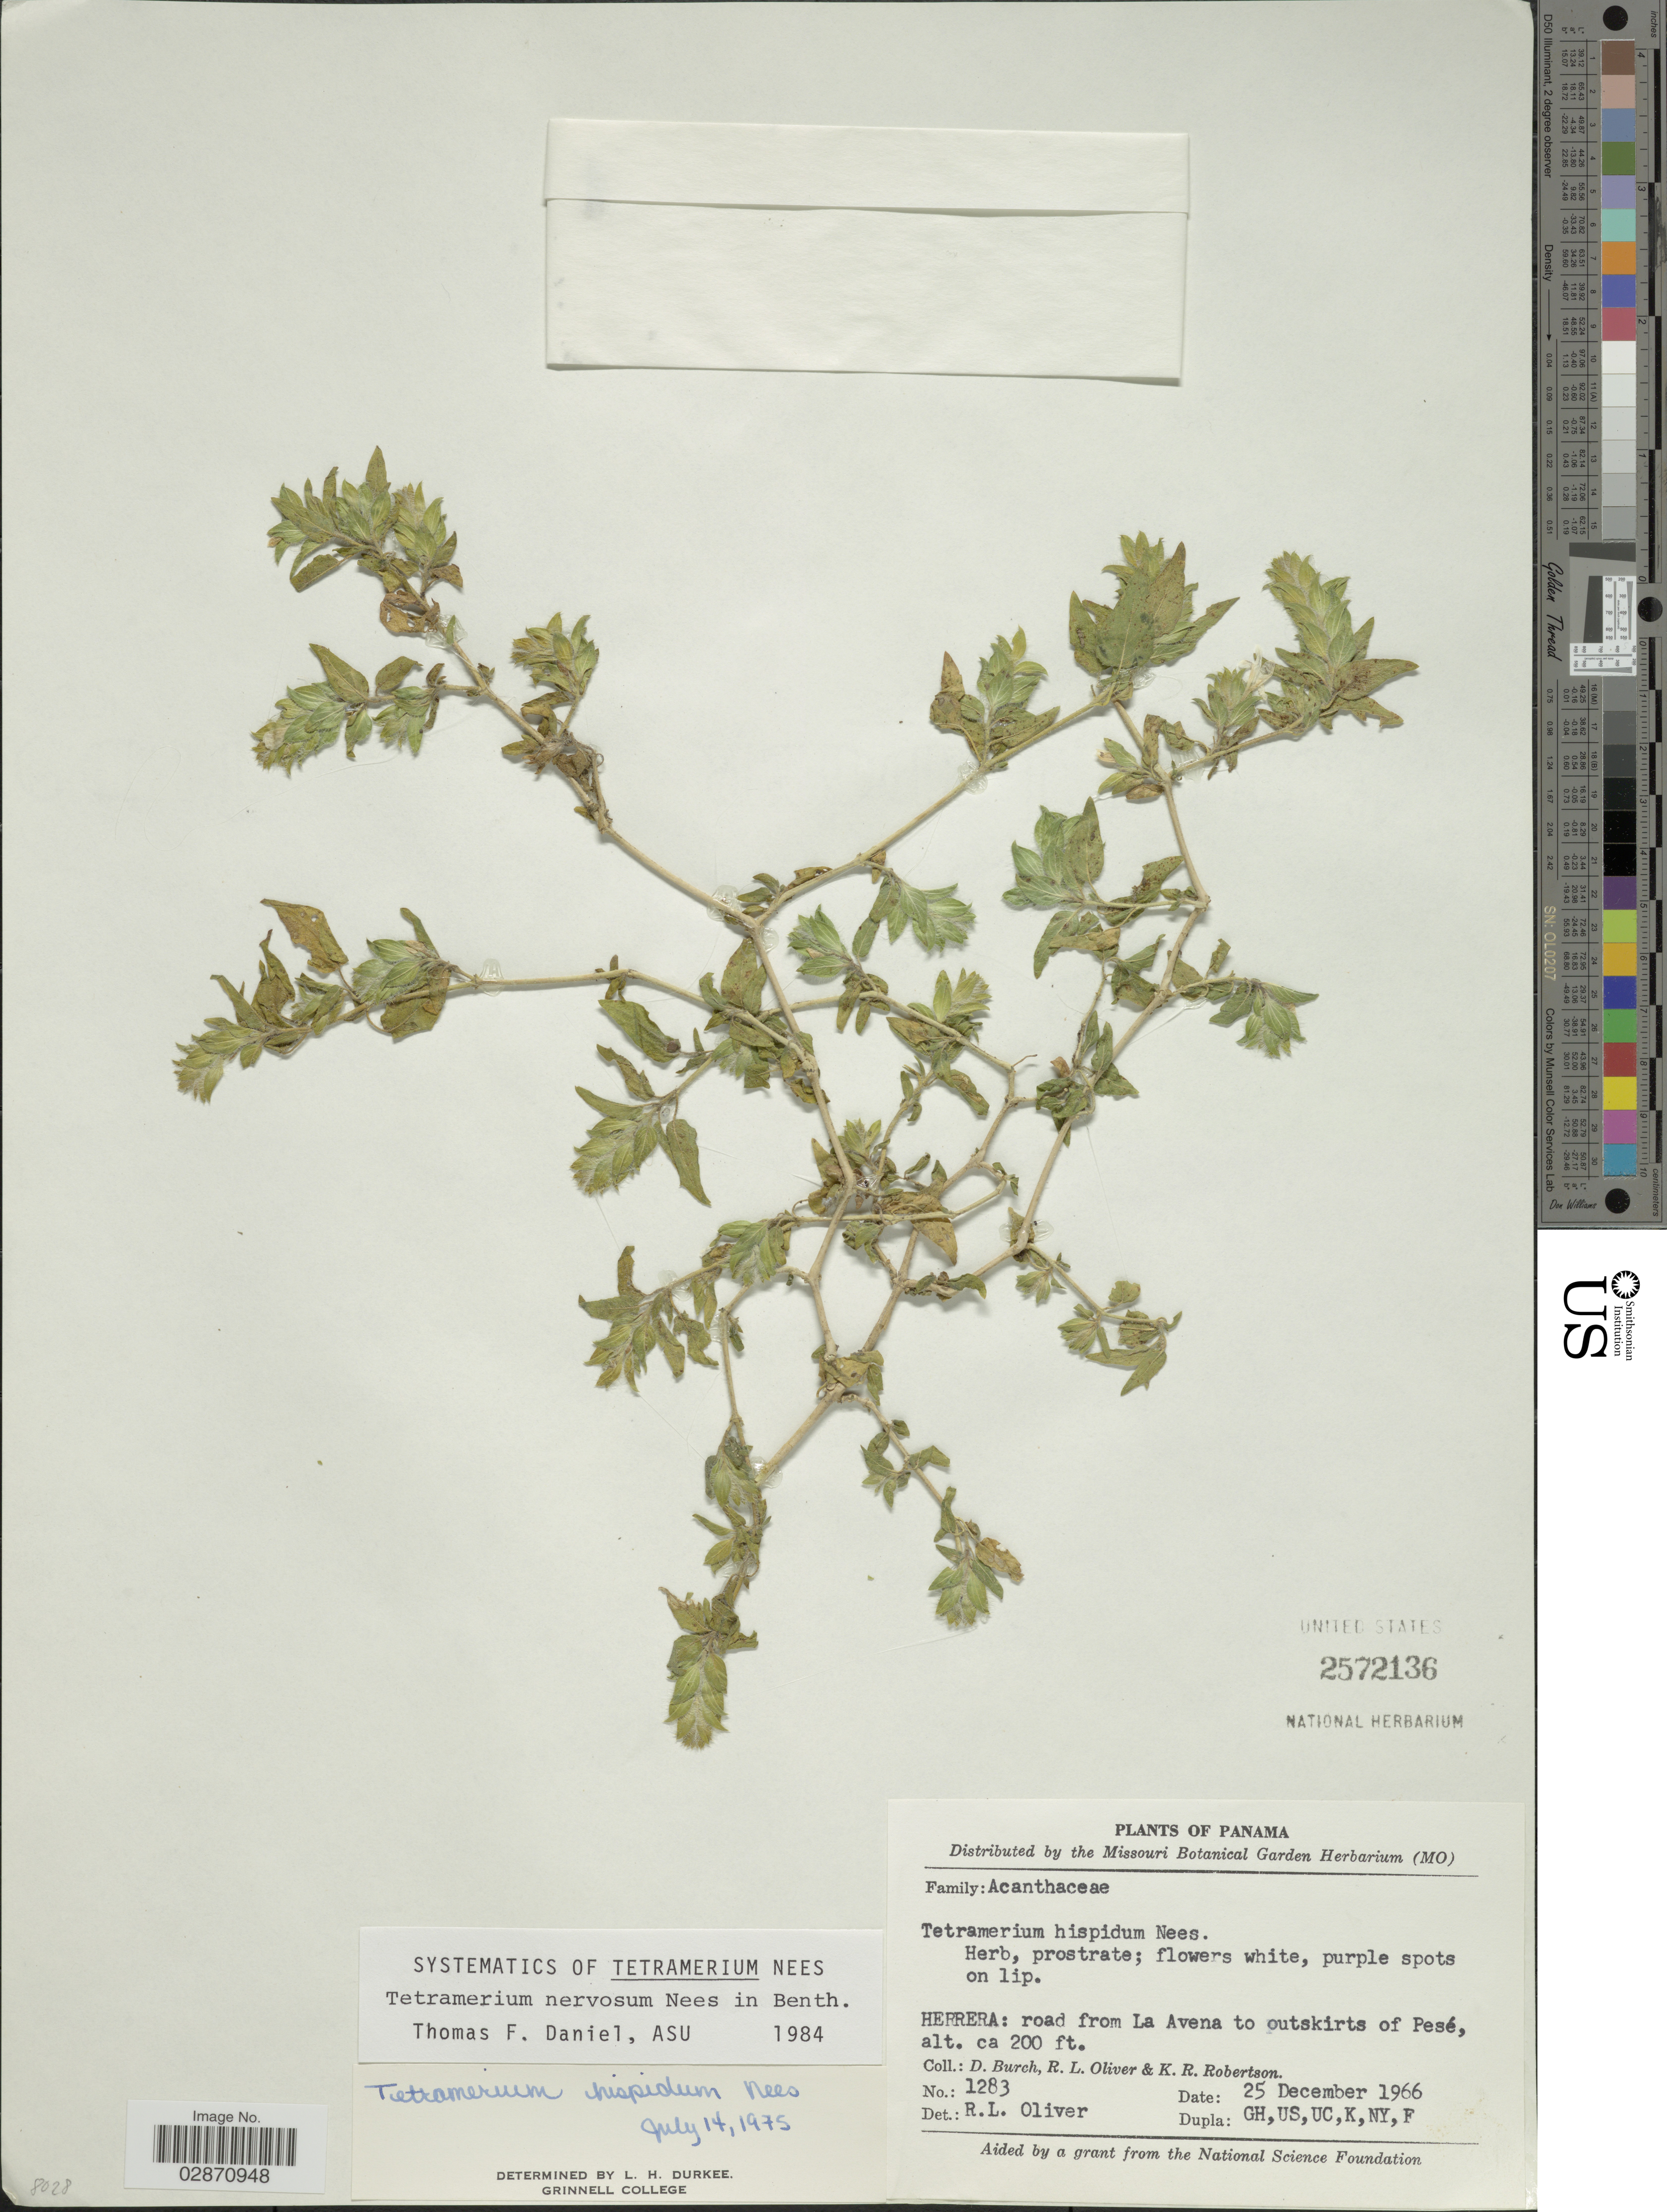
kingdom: Plantae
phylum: Tracheophyta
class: Magnoliopsida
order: Lamiales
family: Acanthaceae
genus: Tetramerium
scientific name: Tetramerium nervosum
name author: Nees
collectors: D. Burch, R. Oliver & K. Robertson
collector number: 1283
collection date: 1966-12-25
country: Panama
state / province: Herrera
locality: Road from La Avena to outskirts of Pesé.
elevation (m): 61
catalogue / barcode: US 2572136